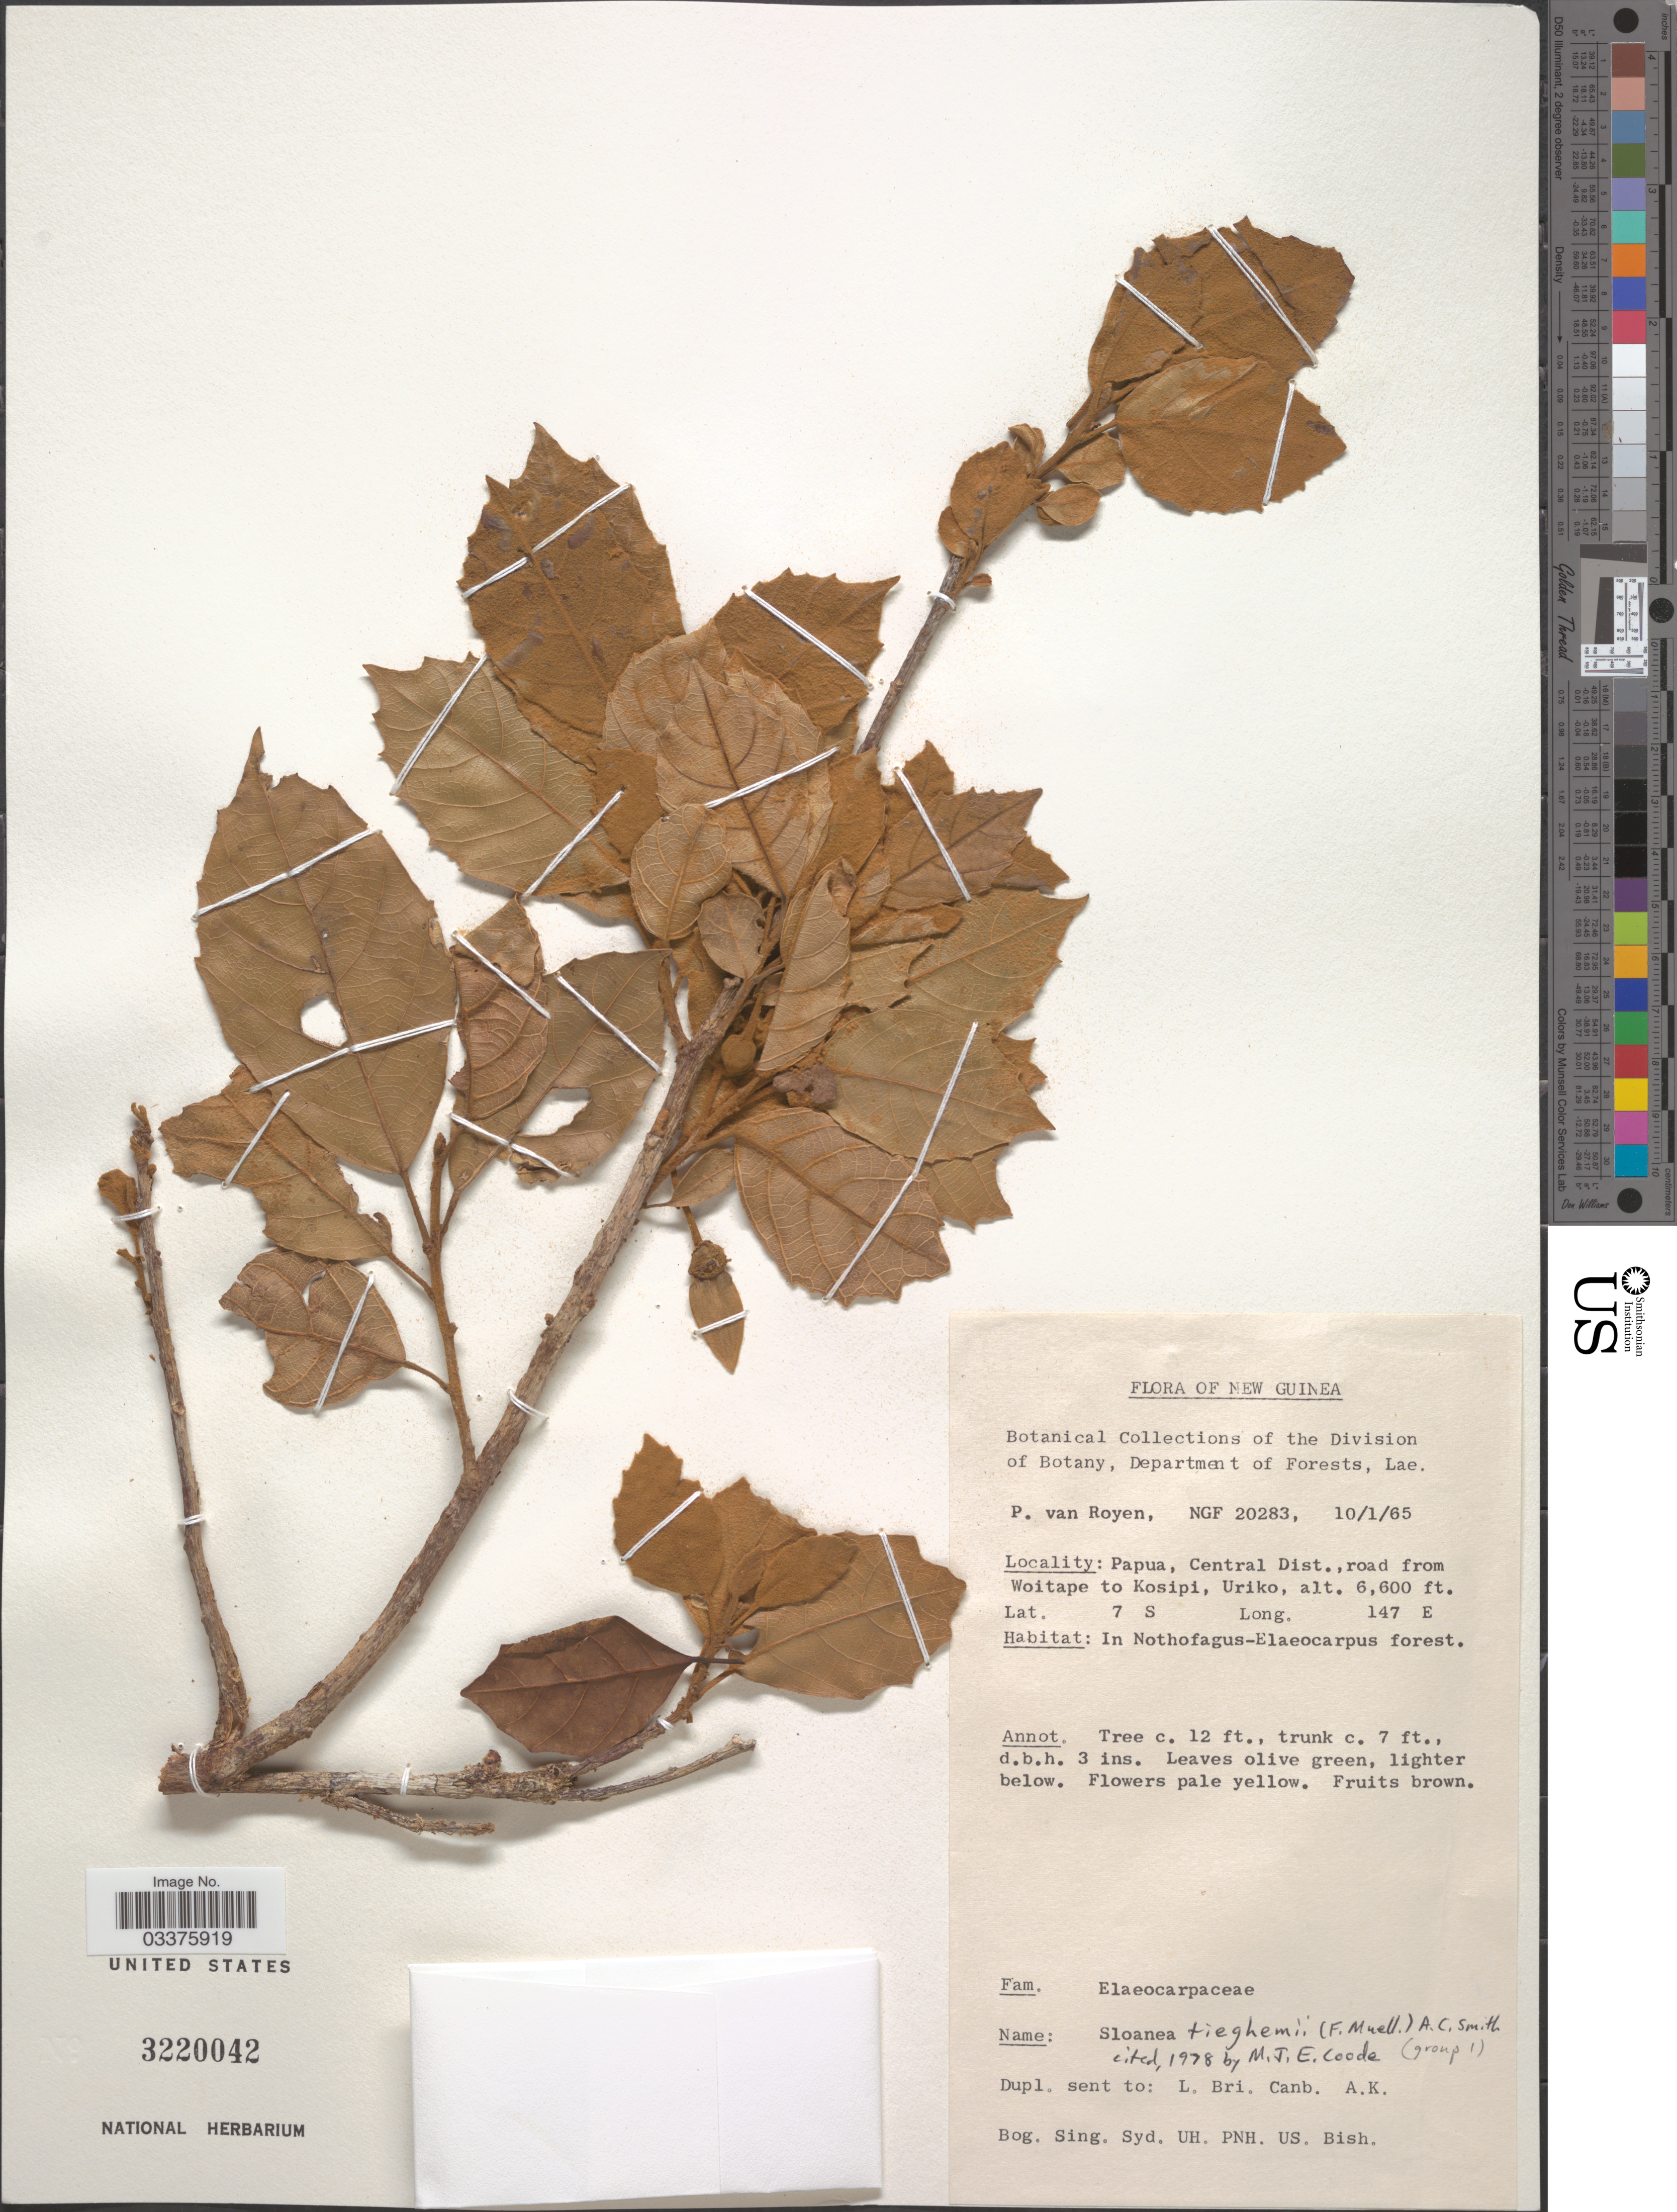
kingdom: Plantae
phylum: Tracheophyta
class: Magnoliopsida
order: Oxalidales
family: Elaeocarpaceae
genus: Sloanea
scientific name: Sloanea tieghemi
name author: A.C. Sm.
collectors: P. van Royen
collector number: NGF 20283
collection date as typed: Transcribed d/m/y: 10/1/65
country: Papua New Guinea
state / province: Central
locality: New Guinea. Papua, Central Dist., road from Woitape to Kosipi, Uriko.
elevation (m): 2012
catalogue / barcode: US 3220042